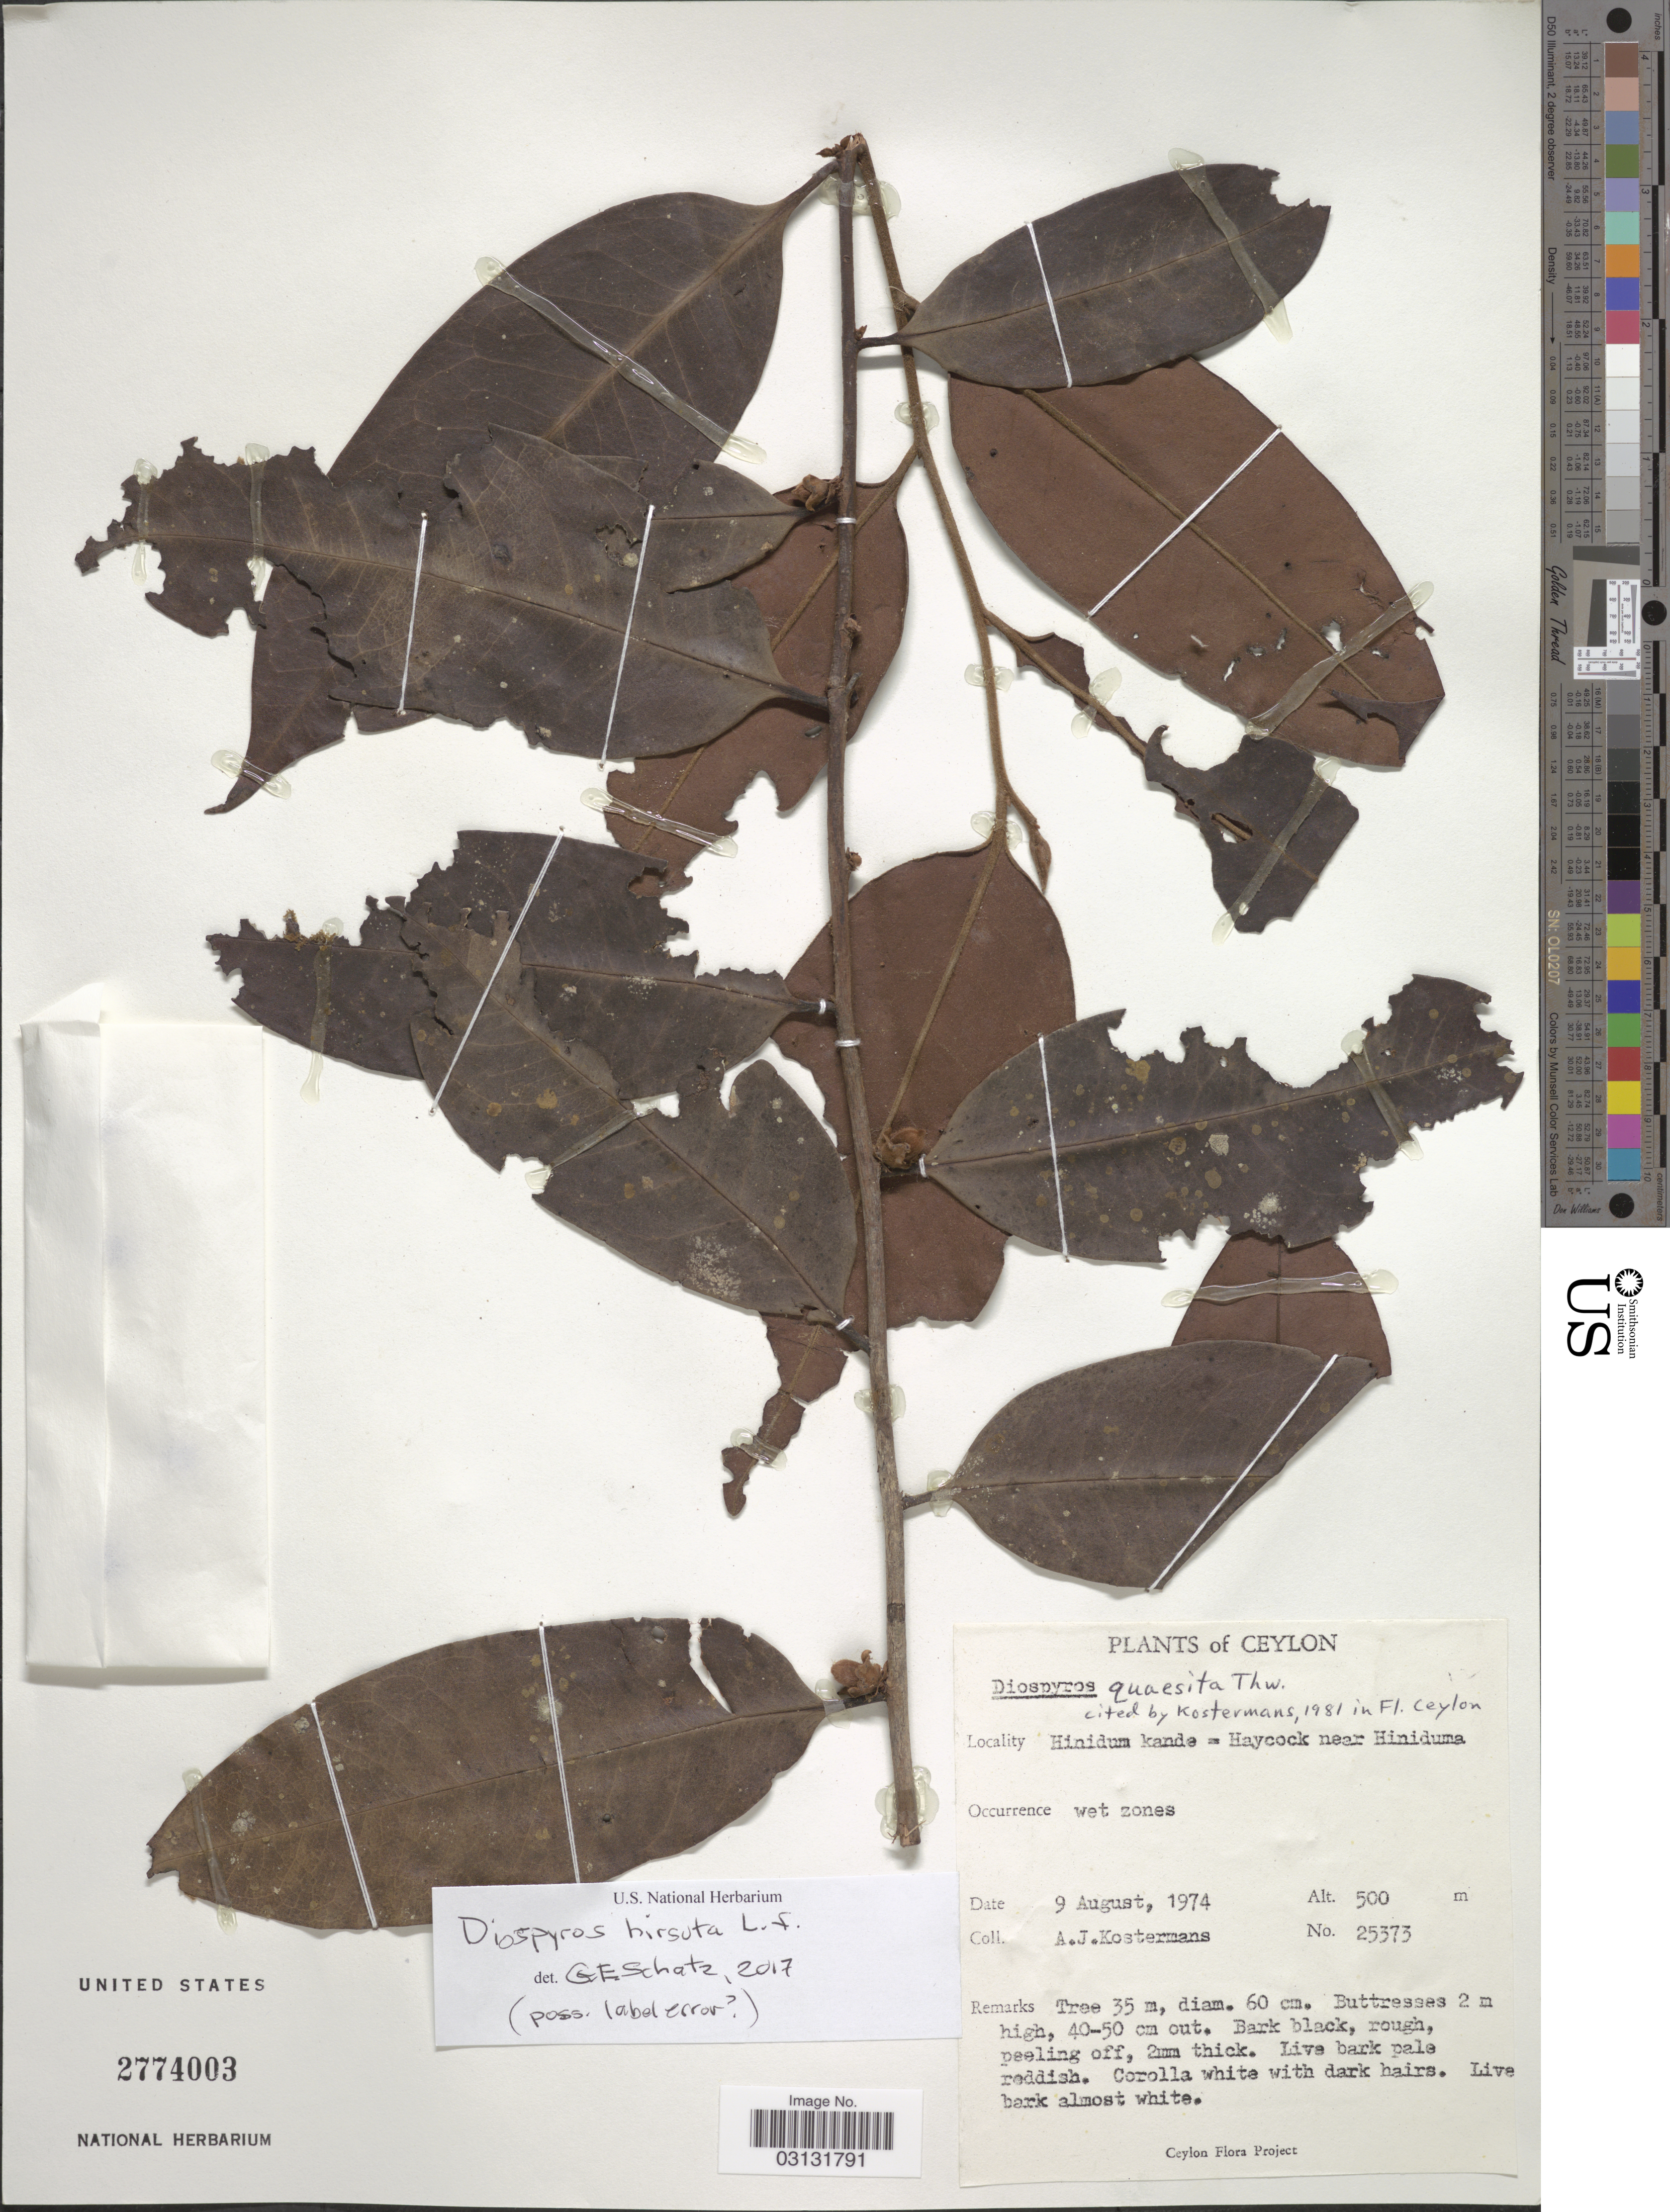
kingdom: Plantae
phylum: Tracheophyta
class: Magnoliopsida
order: Ericales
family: Ebenaceae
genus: Diospyros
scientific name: Diospyros hirsuta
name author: L. f.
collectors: A. J. G. Kostermans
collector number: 25373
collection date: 1974-08-09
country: Sri Lanka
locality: Ceylon. Hinidum kande = Haycock near Hiniduma.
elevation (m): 500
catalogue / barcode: US 2774003